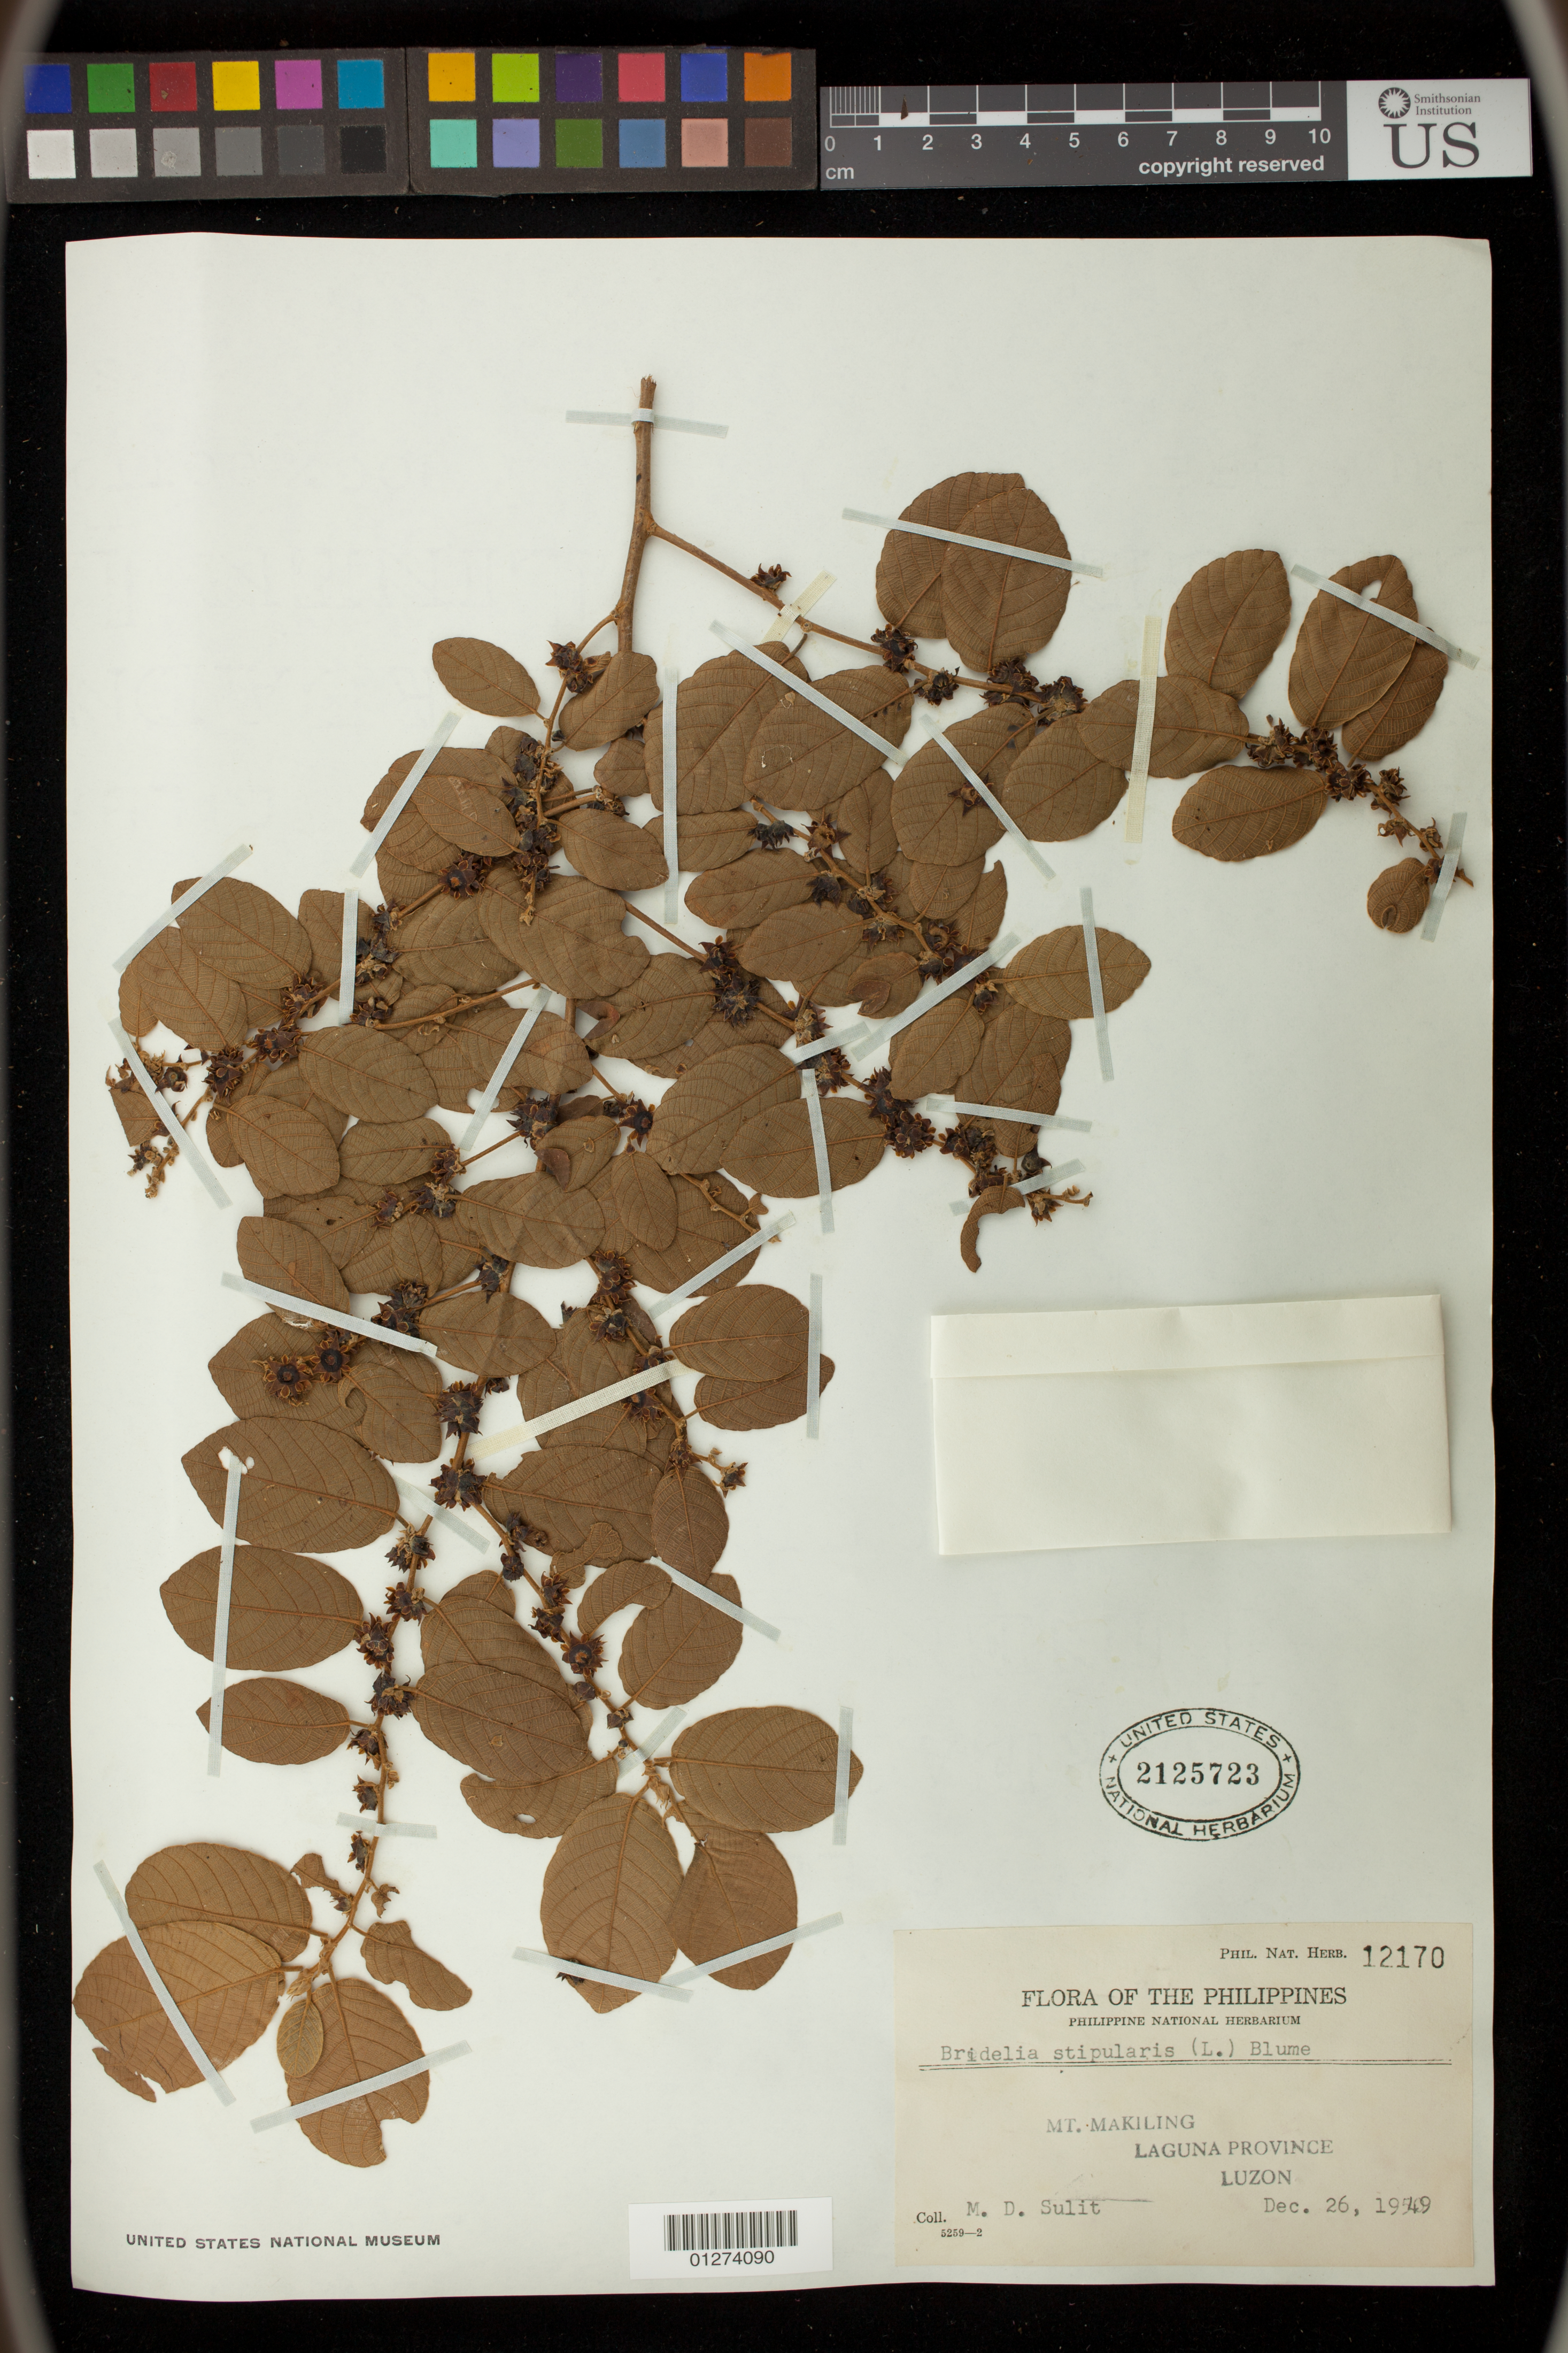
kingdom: Plantae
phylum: Tracheophyta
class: Magnoliopsida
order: Malpighiales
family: Phyllanthaceae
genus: Bridelia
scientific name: Bridelia stipularis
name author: (L.) Blume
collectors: M. Sulit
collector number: Phil. Nat. Herb. 12170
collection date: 1949-12-26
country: Philippines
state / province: Calabarzon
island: Luzon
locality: Mt. Makiling, Laguna Province, Luzon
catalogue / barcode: US 2125723